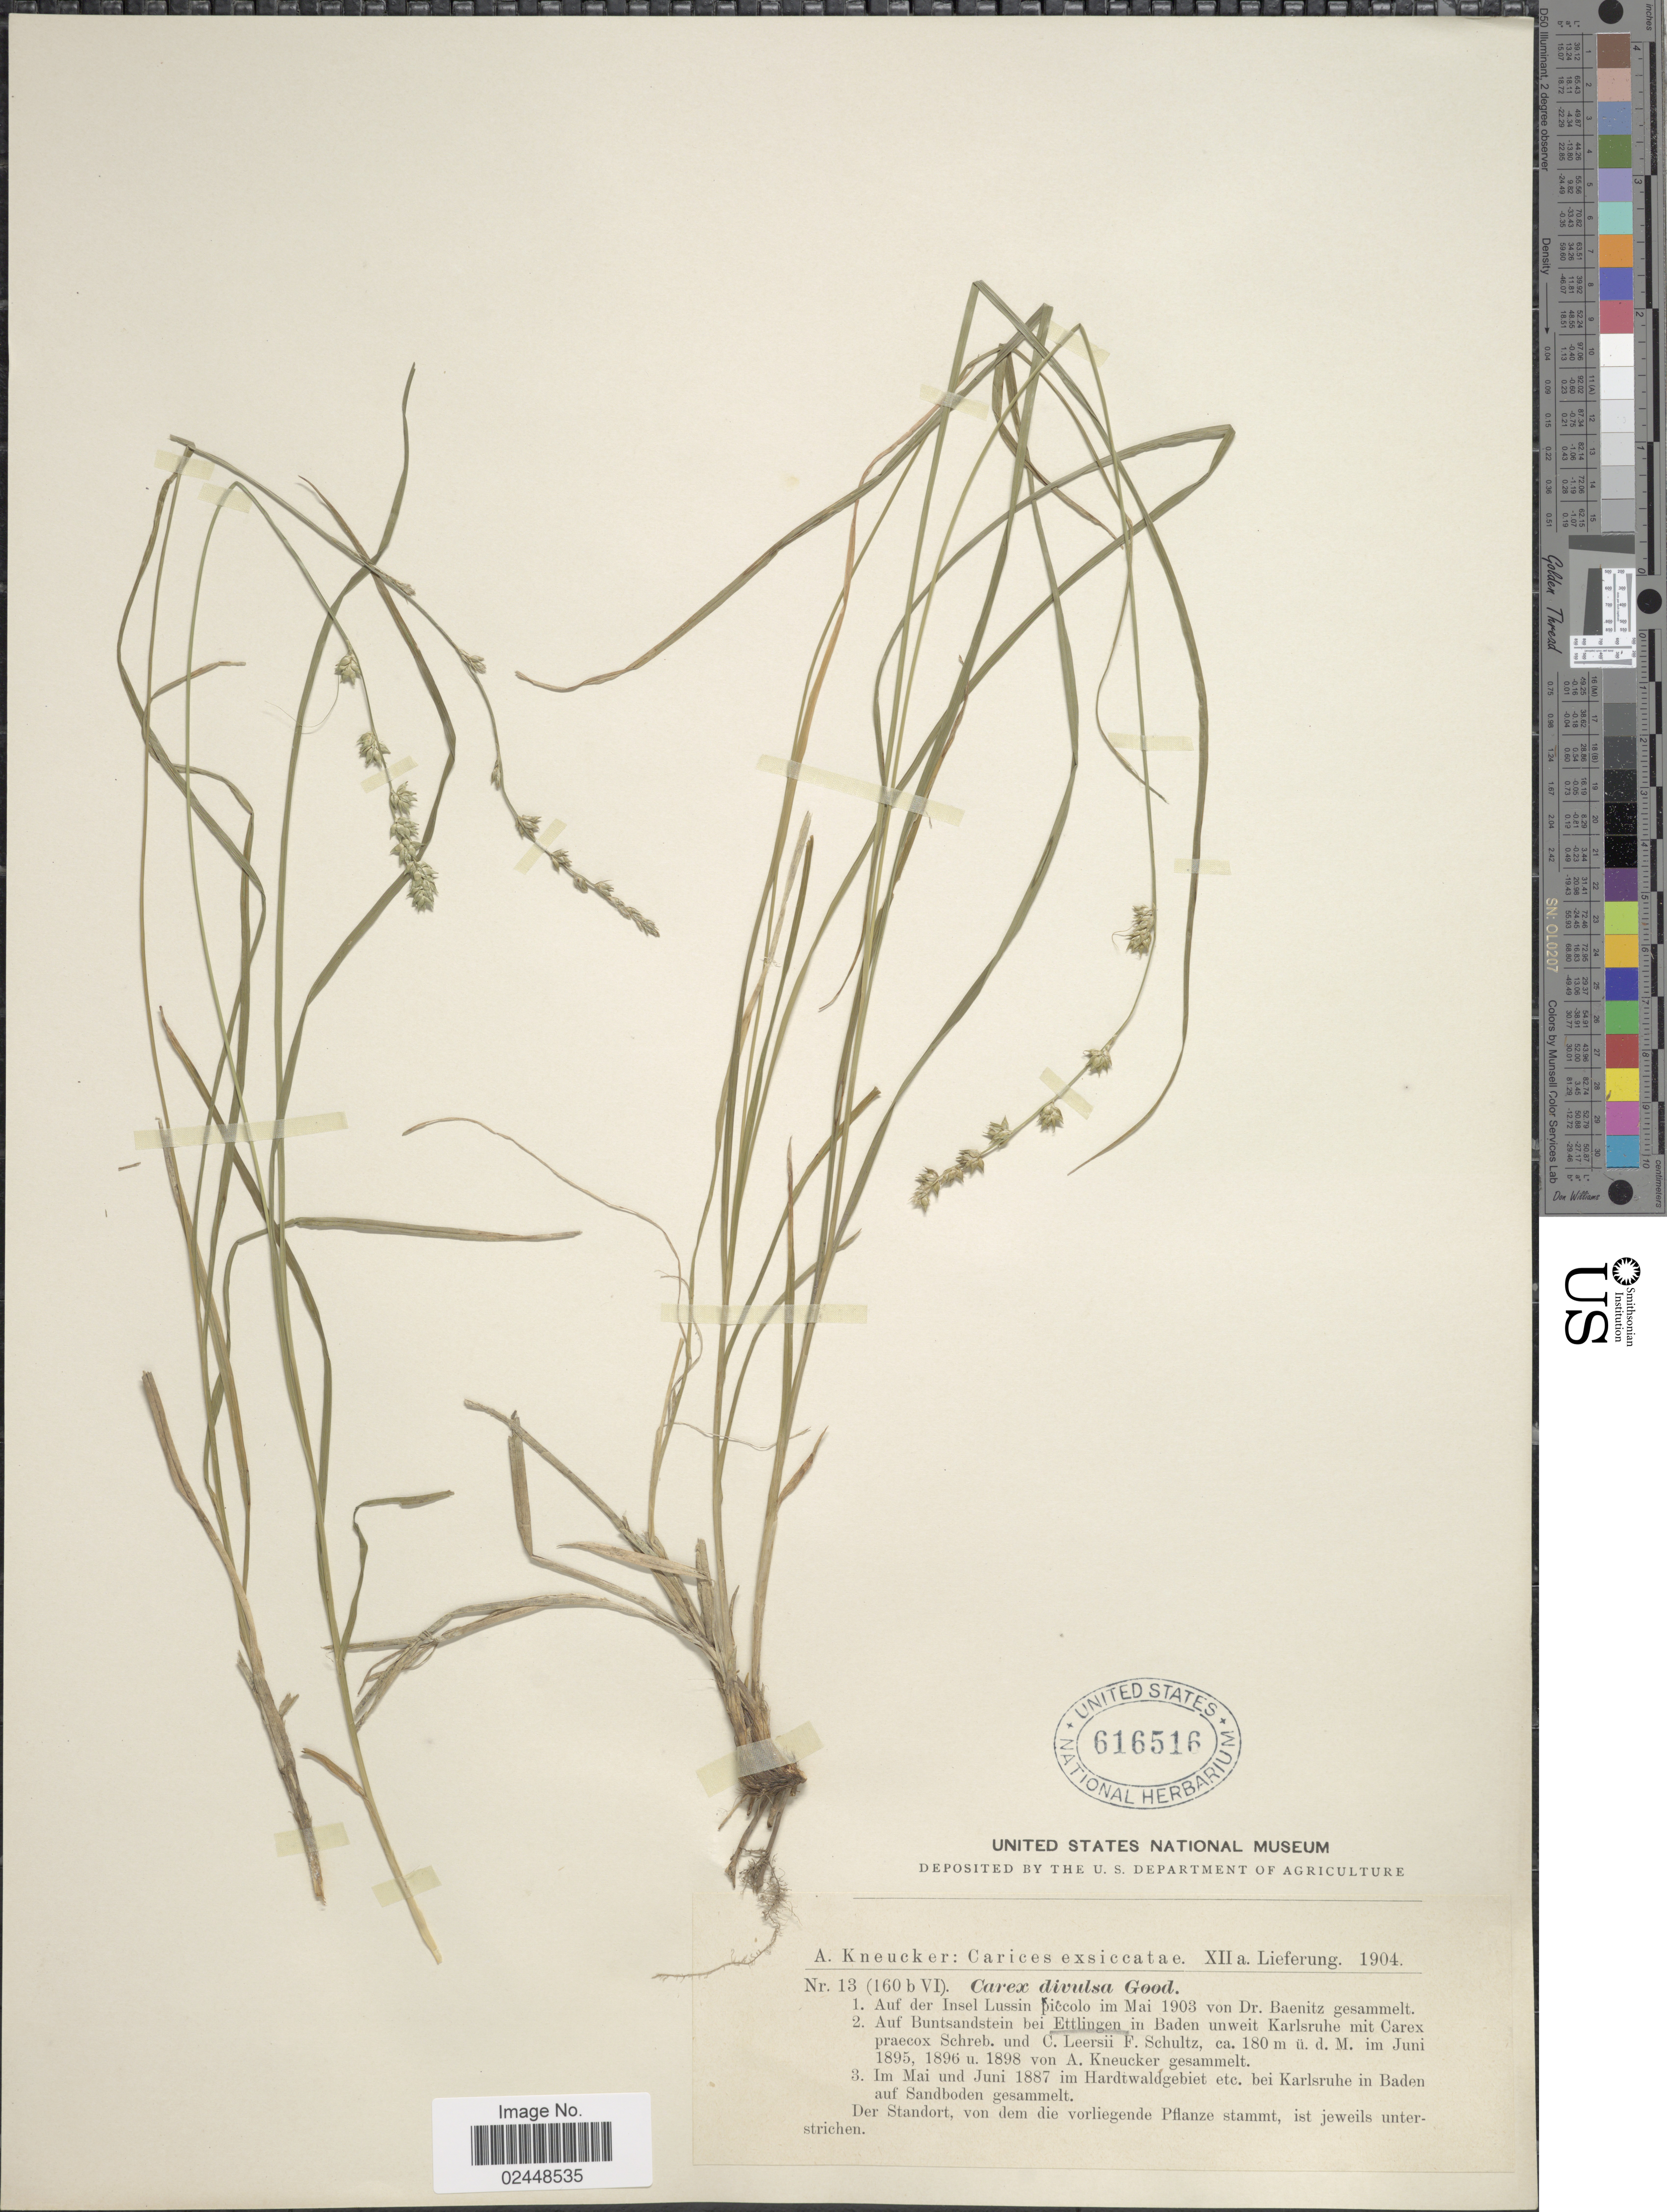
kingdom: Plantae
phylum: Tracheophyta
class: Liliopsida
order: Poales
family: Cyperaceae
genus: Carex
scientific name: Carex divulsa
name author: Stokes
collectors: A. Kneucker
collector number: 13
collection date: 1887-05/1887-06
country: Germany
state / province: Baden-Württemberg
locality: Auf Buntsandstein bei Ettlingen in Baden unweit Karlsruhe mit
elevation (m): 180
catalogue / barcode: US 616516